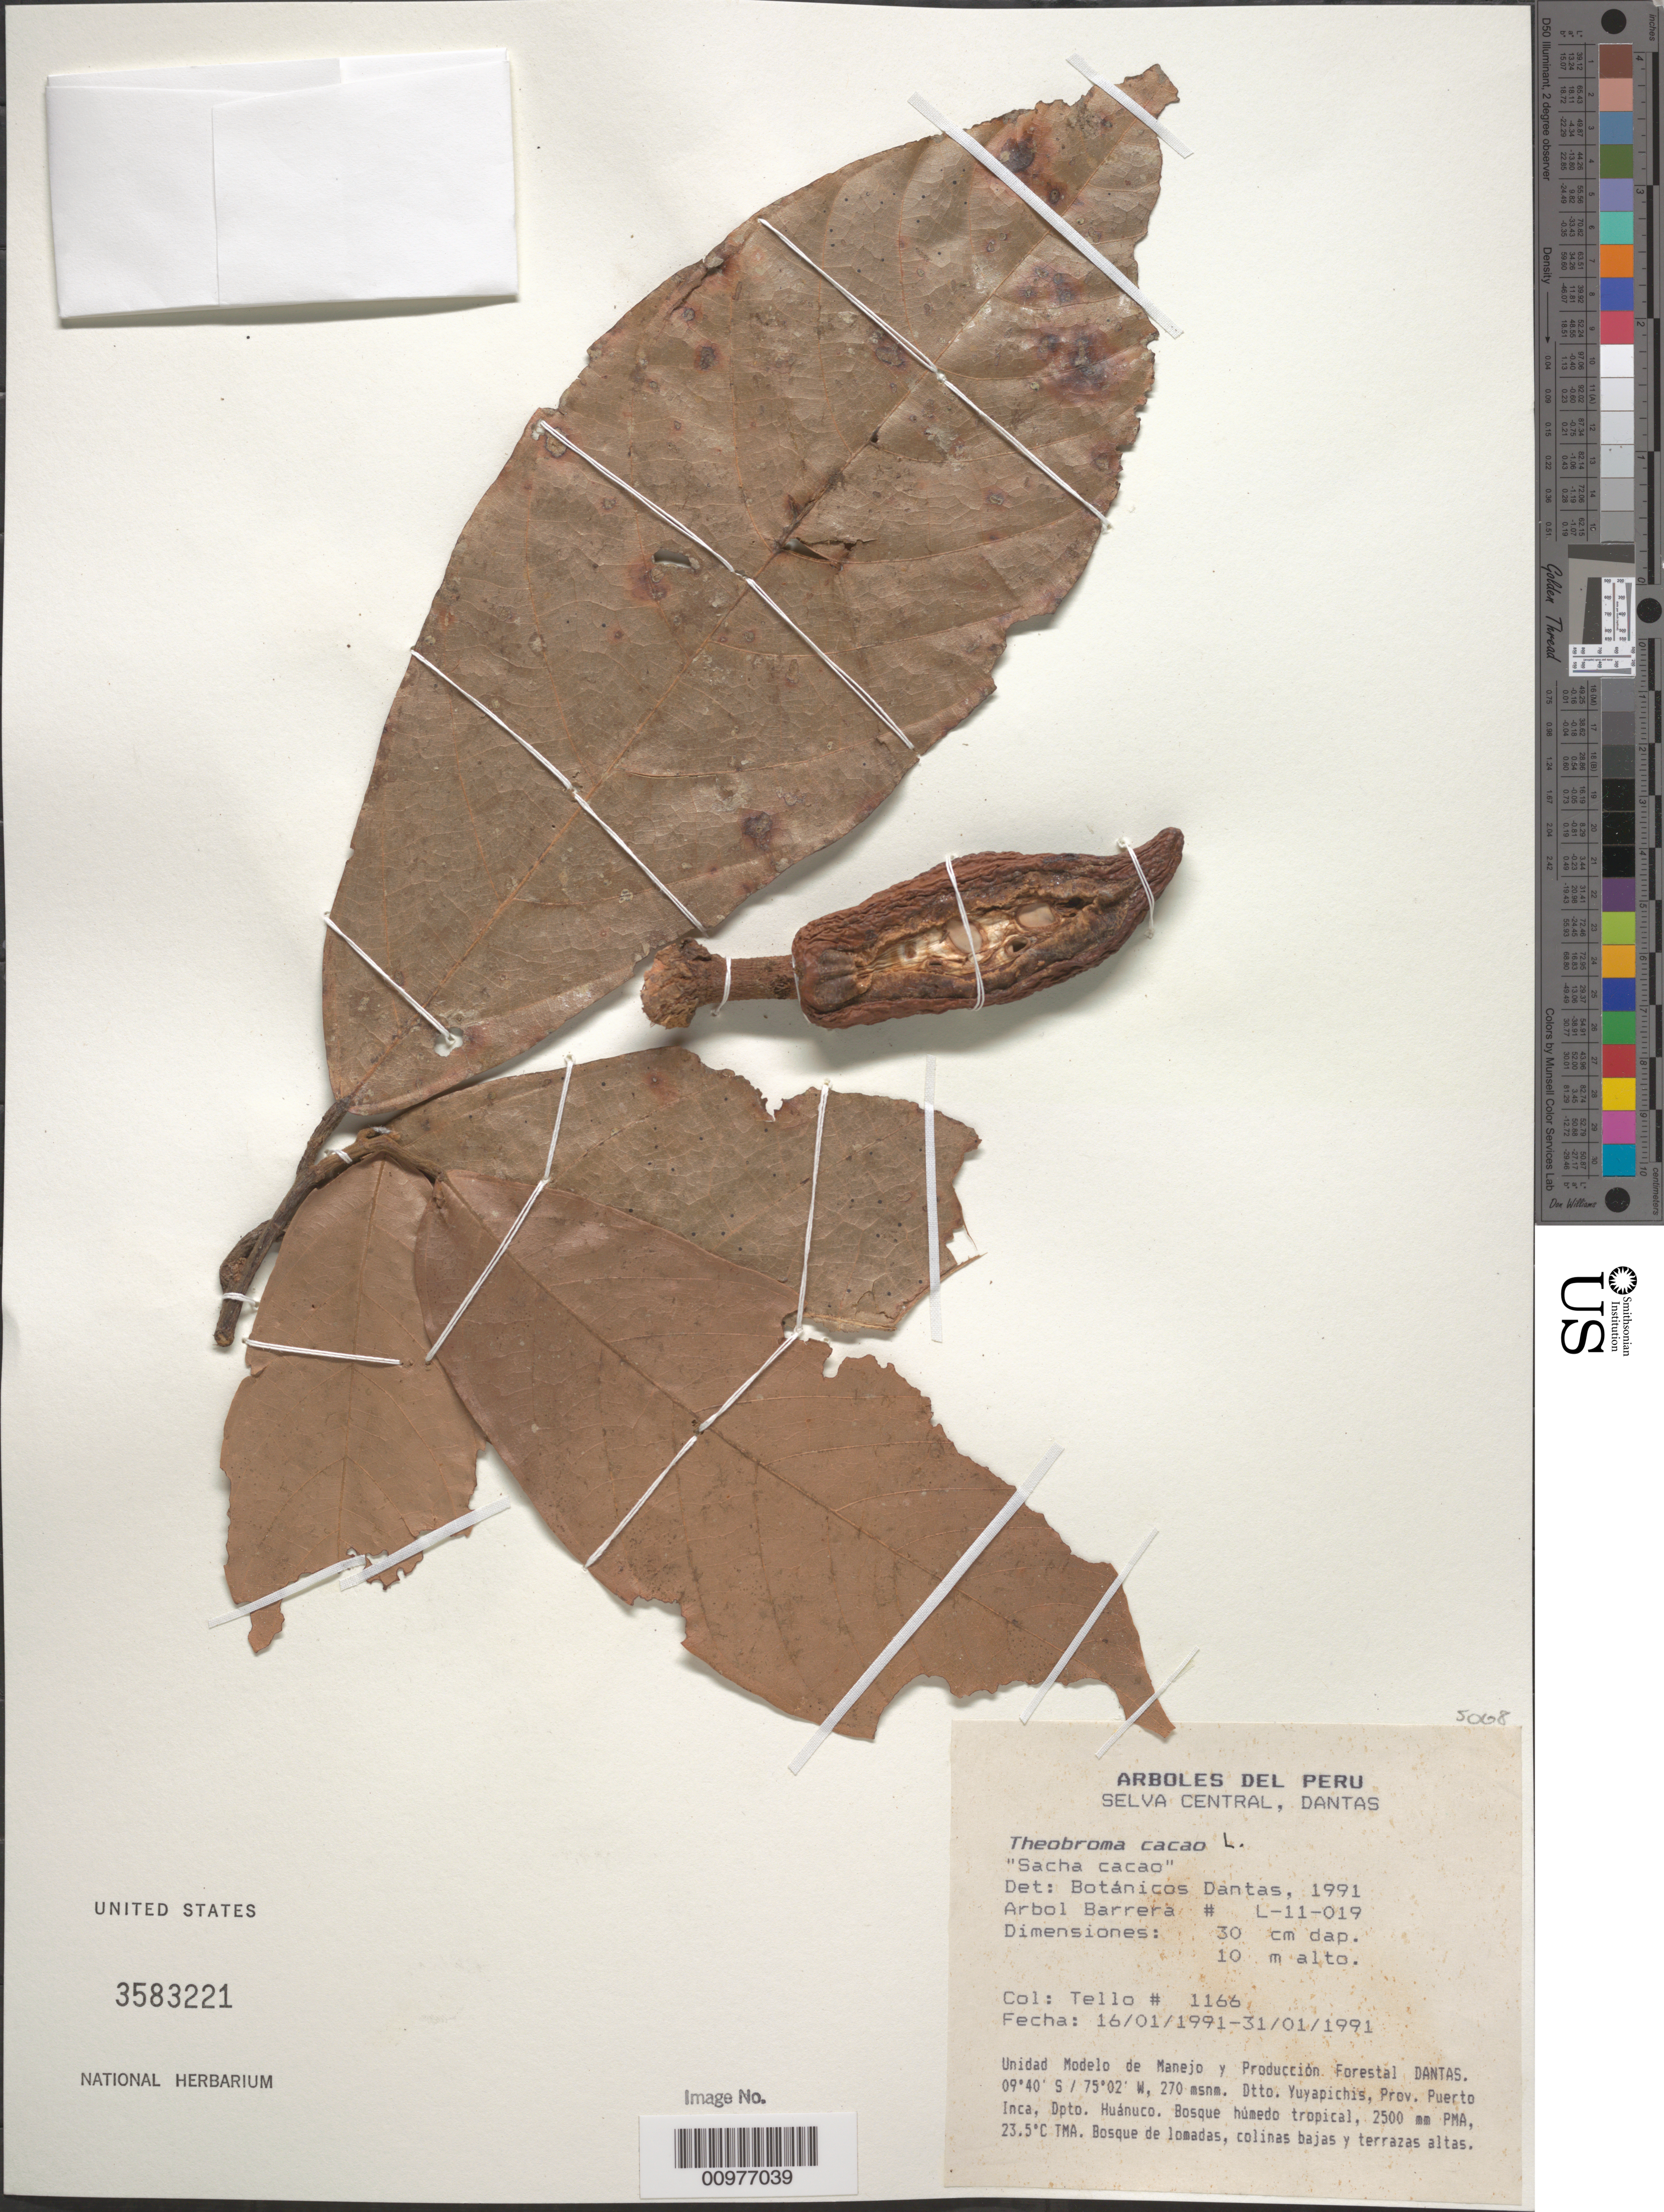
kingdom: Plantae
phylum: Tracheophyta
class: Magnoliopsida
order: Malvales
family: Malvaceae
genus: Theobroma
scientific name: Theobroma cacao 'Matina'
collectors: -. Tello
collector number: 1166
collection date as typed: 16/01/1991 - 31/01/1991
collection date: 1991-01-16/1991-01-31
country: Peru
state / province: Huánuco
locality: Dtto. Yuyapichis, Prov. Puerto Inca.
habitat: bosque humedo tropical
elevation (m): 270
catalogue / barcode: US 3583221